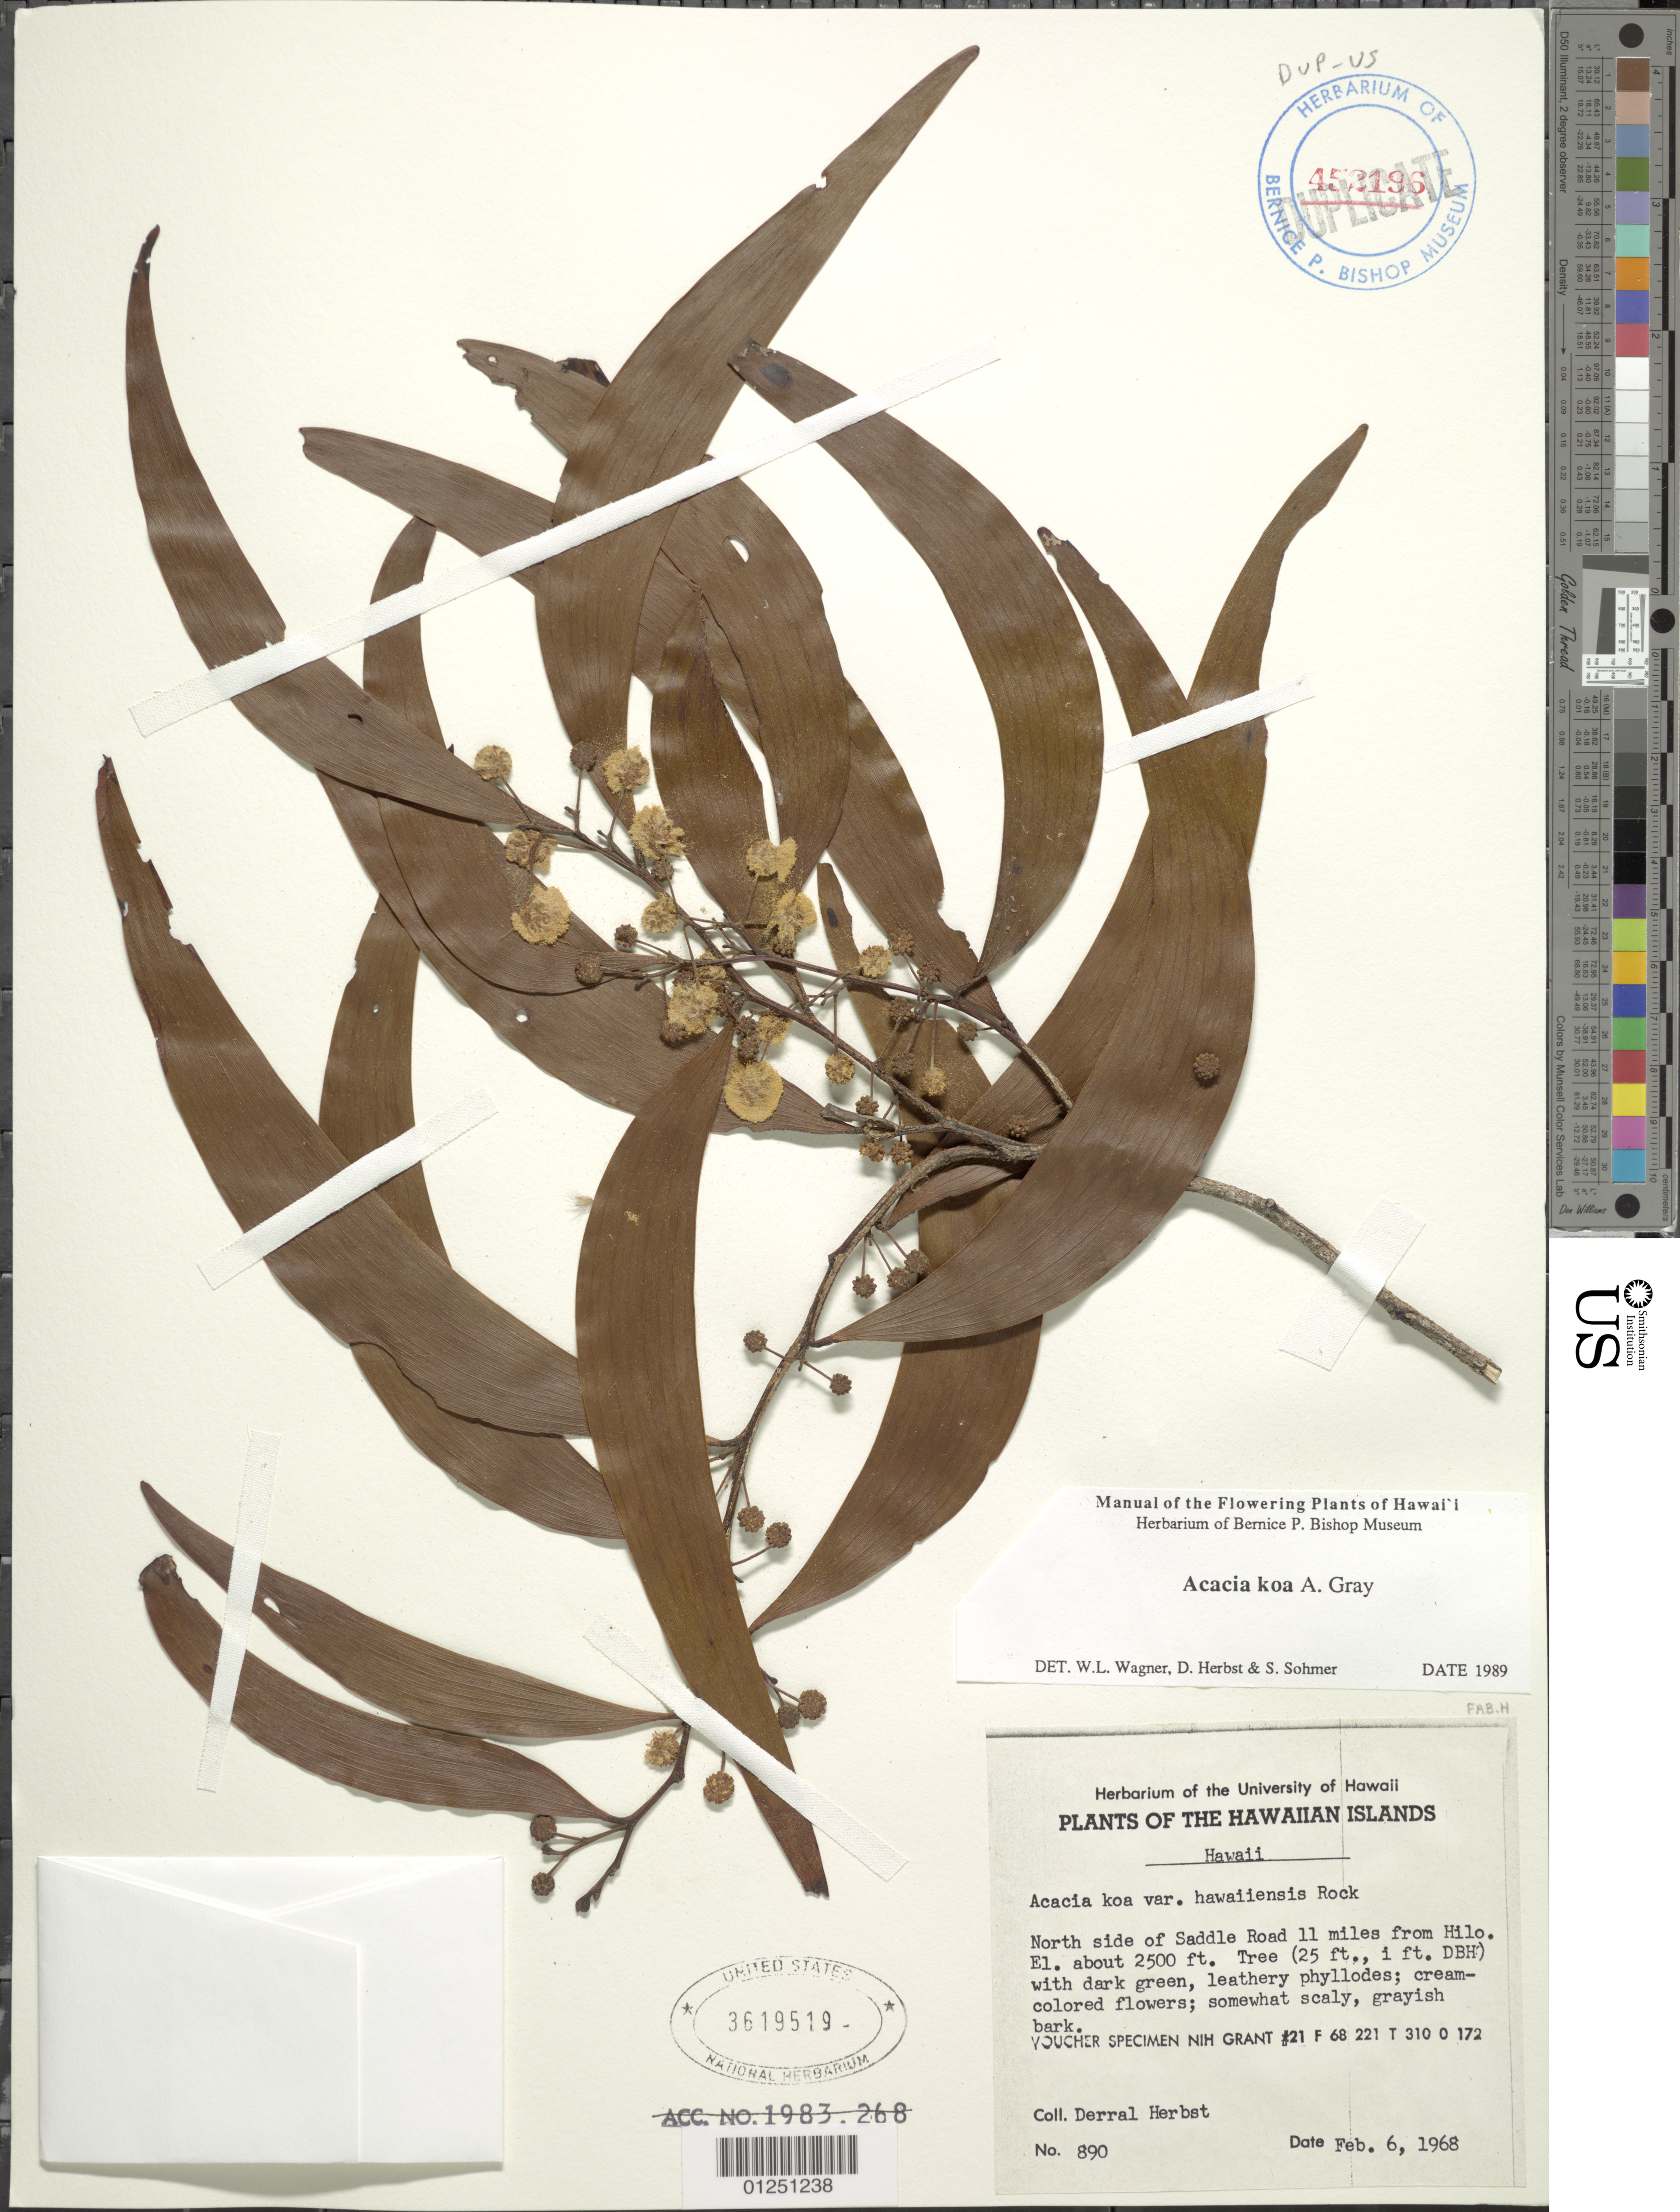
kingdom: Plantae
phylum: Tracheophyta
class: Magnoliopsida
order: Fabales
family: Fabaceae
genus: Acacia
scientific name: Acacia koa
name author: A. Gray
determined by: Wagner, W. L., (BOT), Smithsonian Institution - National Museum of Natural History (UNITED STATES)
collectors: D. R. Herbst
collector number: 890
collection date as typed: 6 Feb 1968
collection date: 1968-02-06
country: United States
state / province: Hawaii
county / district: Hawaii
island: Hawaii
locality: N side of Saddle Road 11 mi from Hilo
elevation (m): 762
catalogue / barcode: US 36191519